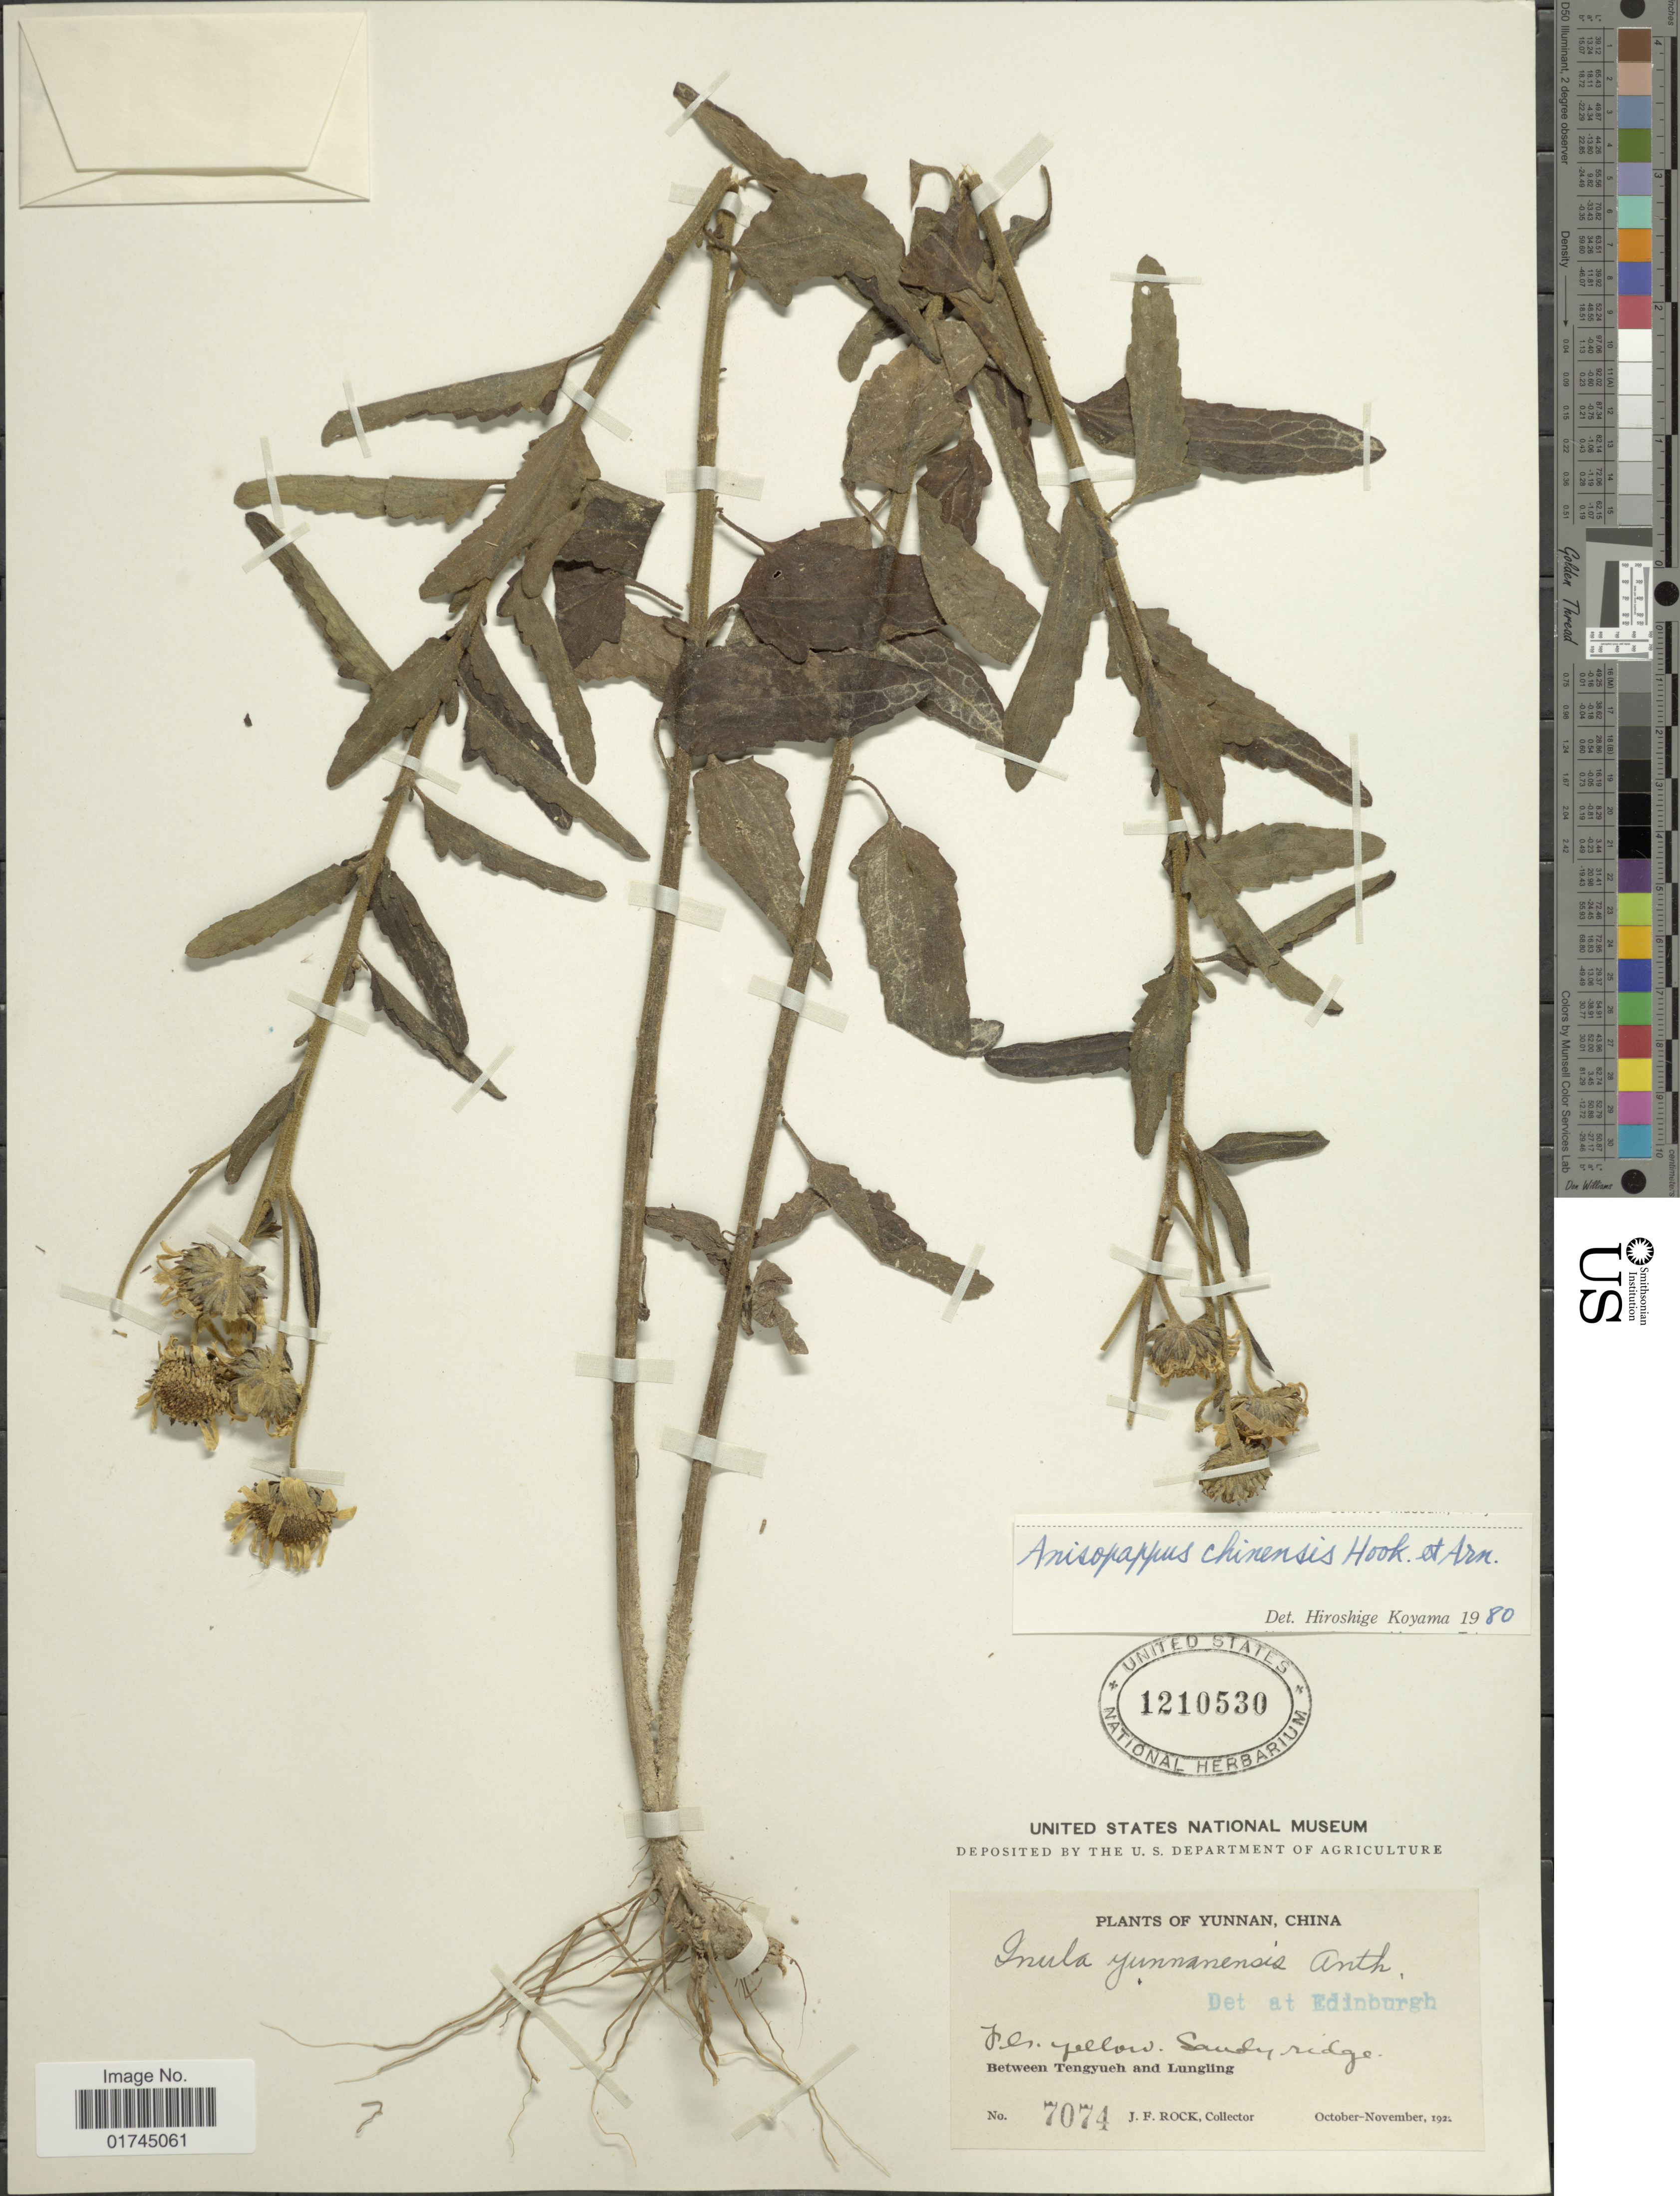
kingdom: Plantae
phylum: Tracheophyta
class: Magnoliopsida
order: Asterales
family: Asteraceae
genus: Anisopappus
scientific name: Anisopappus chinensis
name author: Hook. & Arn.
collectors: J. Rock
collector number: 7074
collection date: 1922-10/1922-11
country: China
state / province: Yunnan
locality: Sandy ridge, between Tengyueh and Lungling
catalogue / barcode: US 1210530